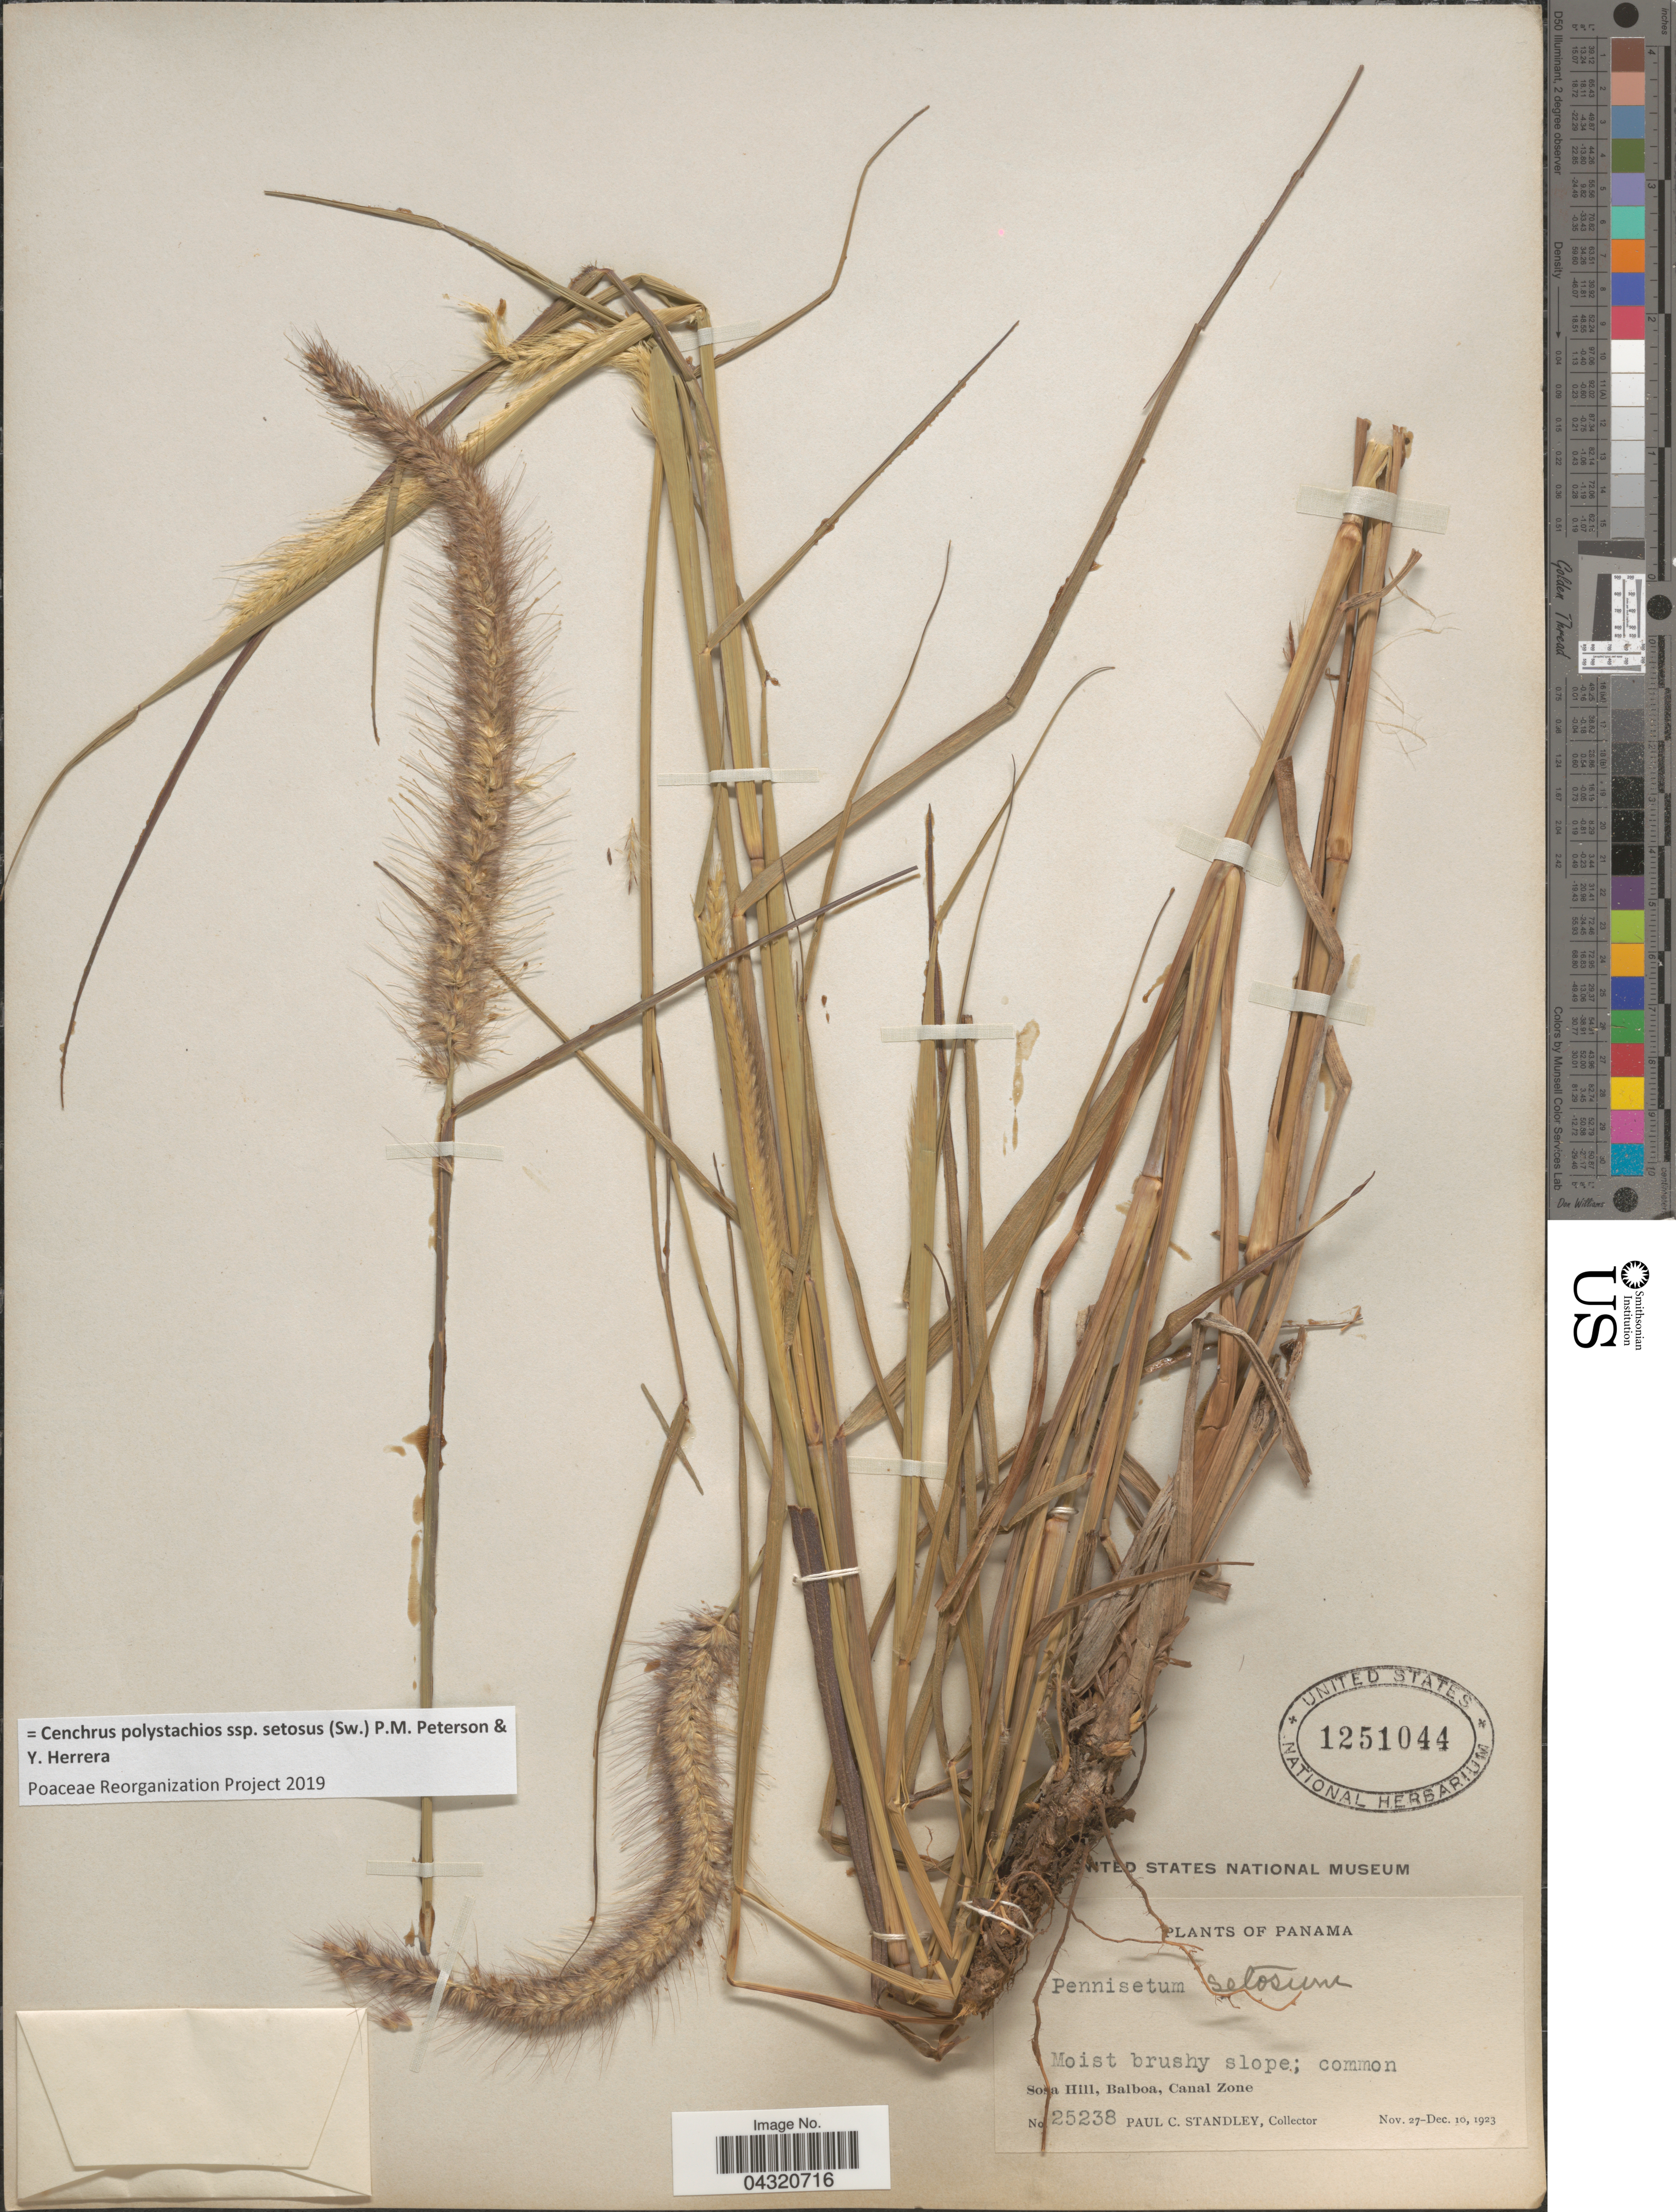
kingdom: Plantae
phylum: Tracheophyta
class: Liliopsida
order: Poales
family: Poaceae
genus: Cenchrus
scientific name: Cenchrus polystachios subsp. setosus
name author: (Sw.) P.M. Peterson & Y. Herrera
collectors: P. C. Standley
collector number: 25238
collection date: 1923-11-27/1923-12-10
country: Panama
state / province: Colón / Panamá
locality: Sosa Hill, Balboa, Canal Zone.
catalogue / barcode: US 1251044